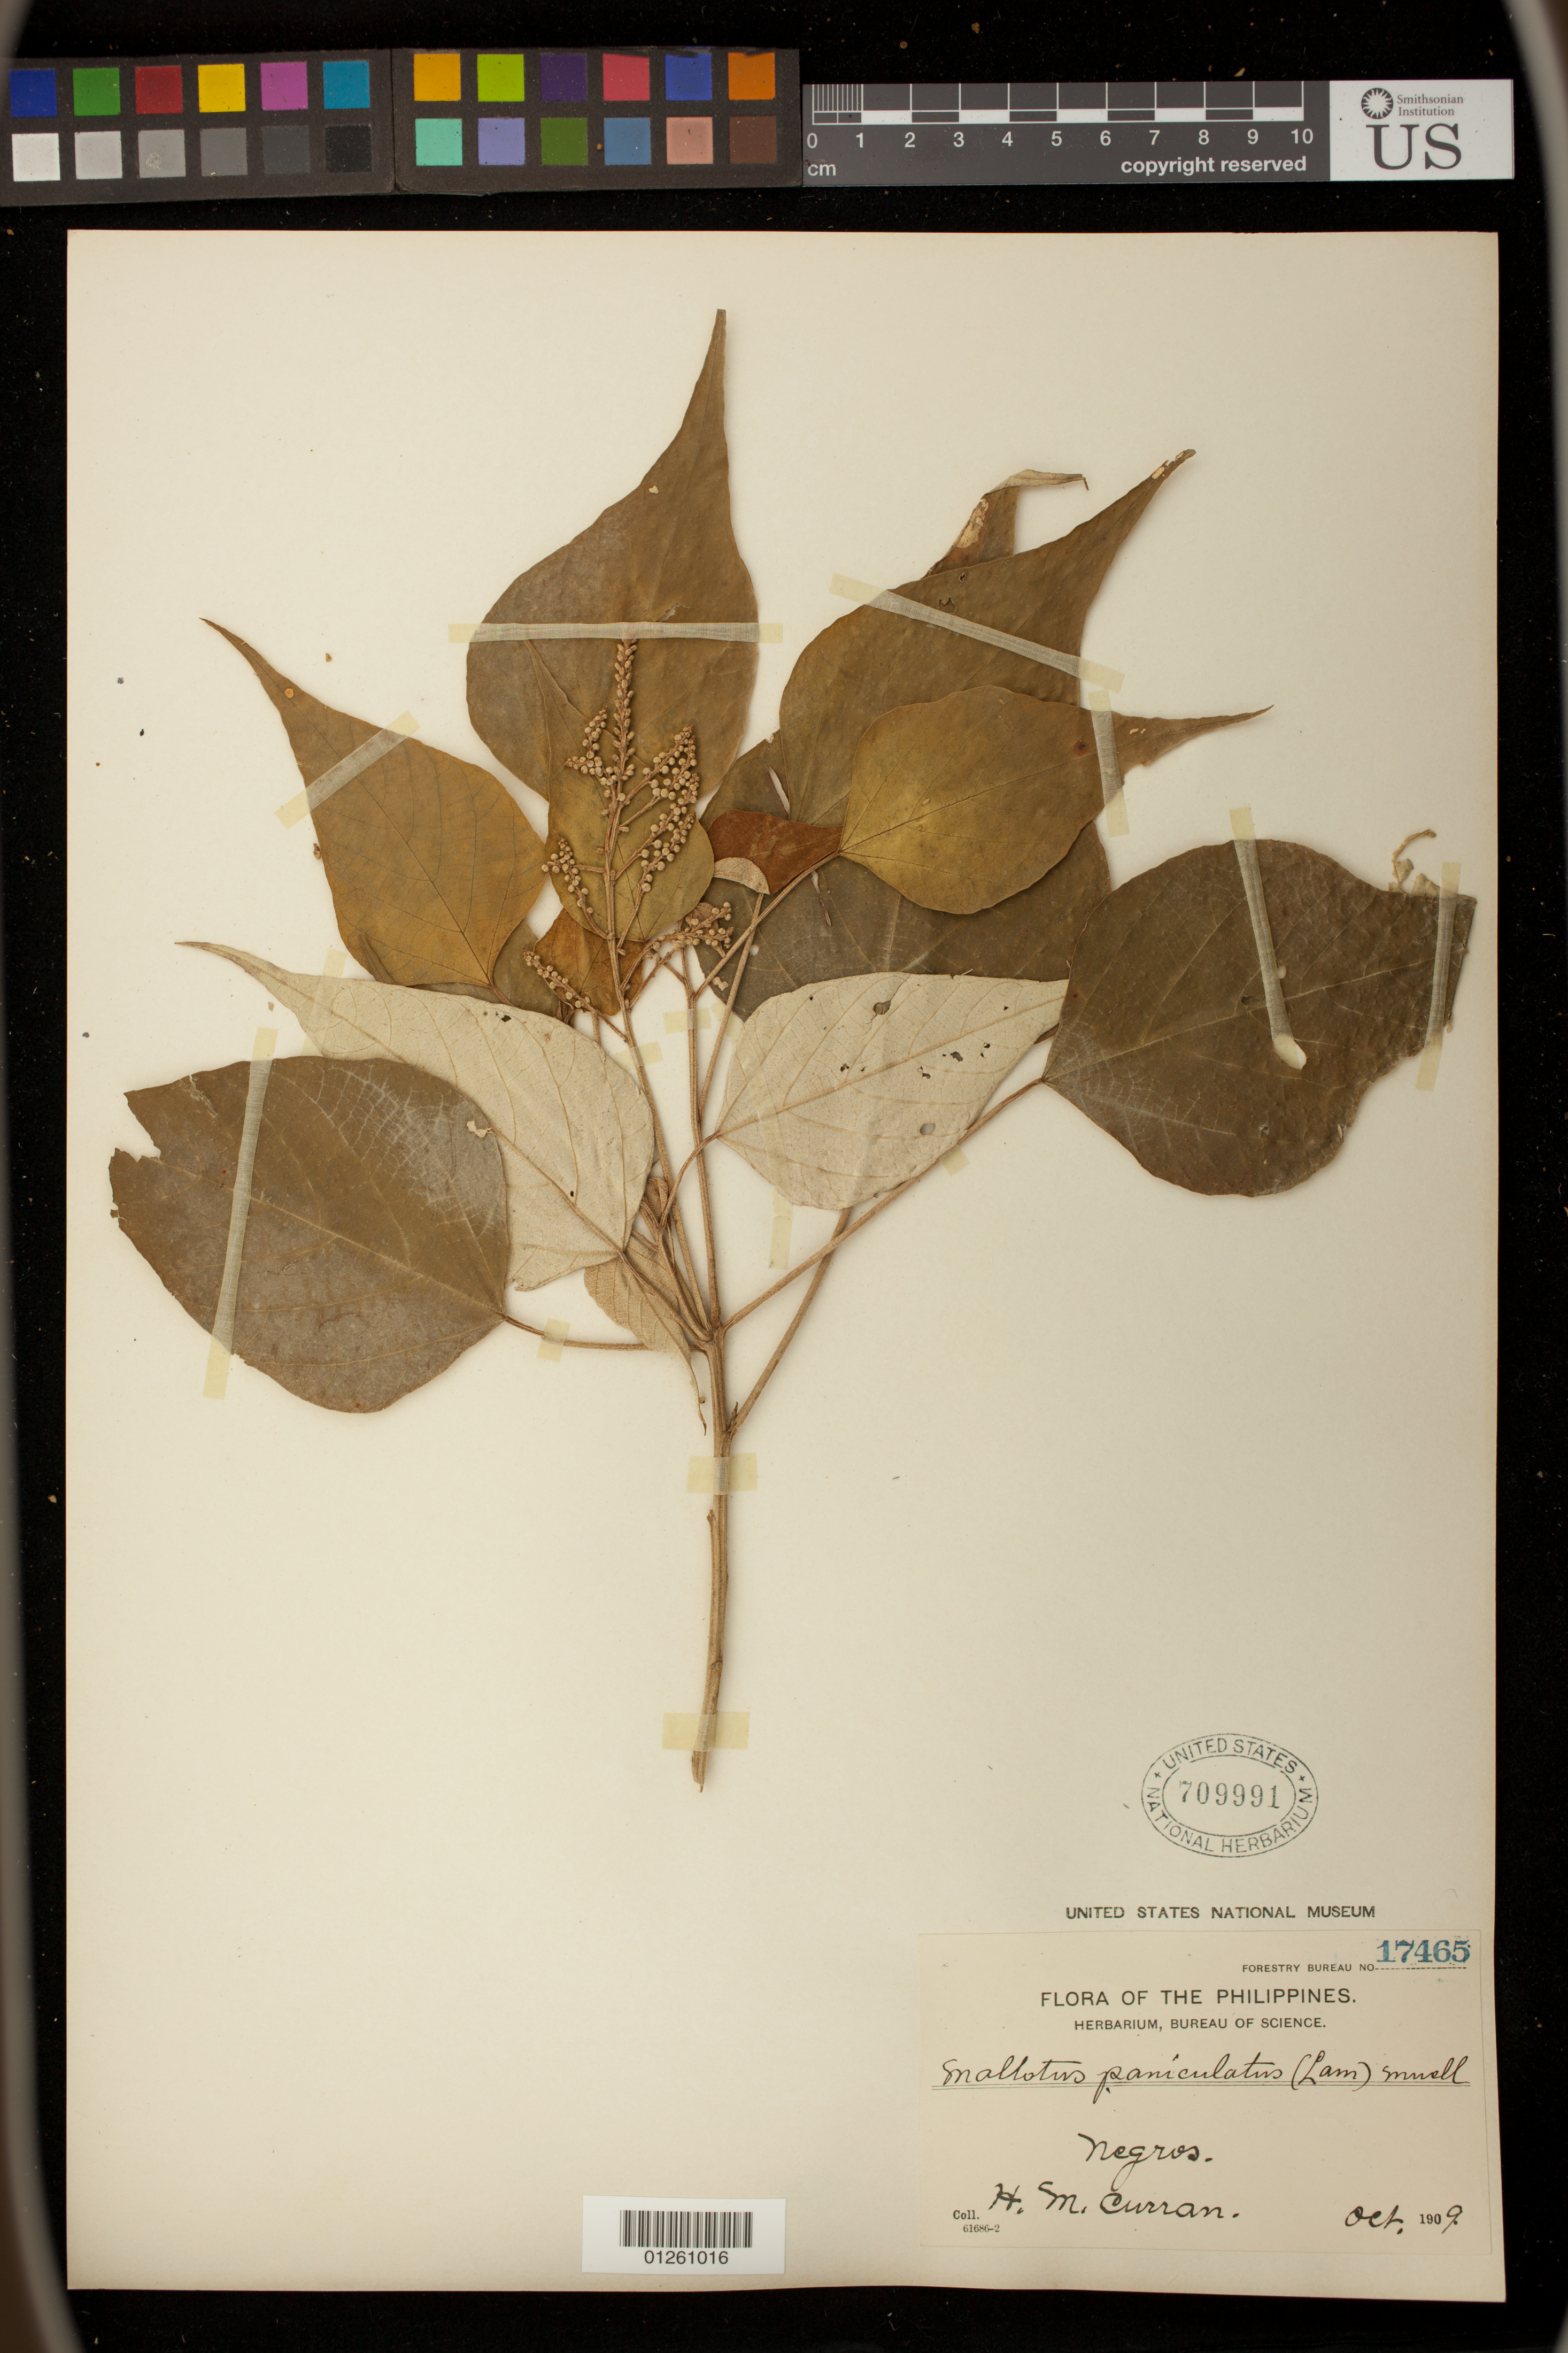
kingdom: Plantae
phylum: Tracheophyta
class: Magnoliopsida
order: Malpighiales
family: Euphorbiaceae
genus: Mallotus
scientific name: Mallotus paniculatus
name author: (Lam.) Müll. Arg.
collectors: H. M. Curran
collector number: For. Bur. 17465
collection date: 1909-10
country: Philippines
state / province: Central Visayas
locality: Negros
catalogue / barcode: US 709991